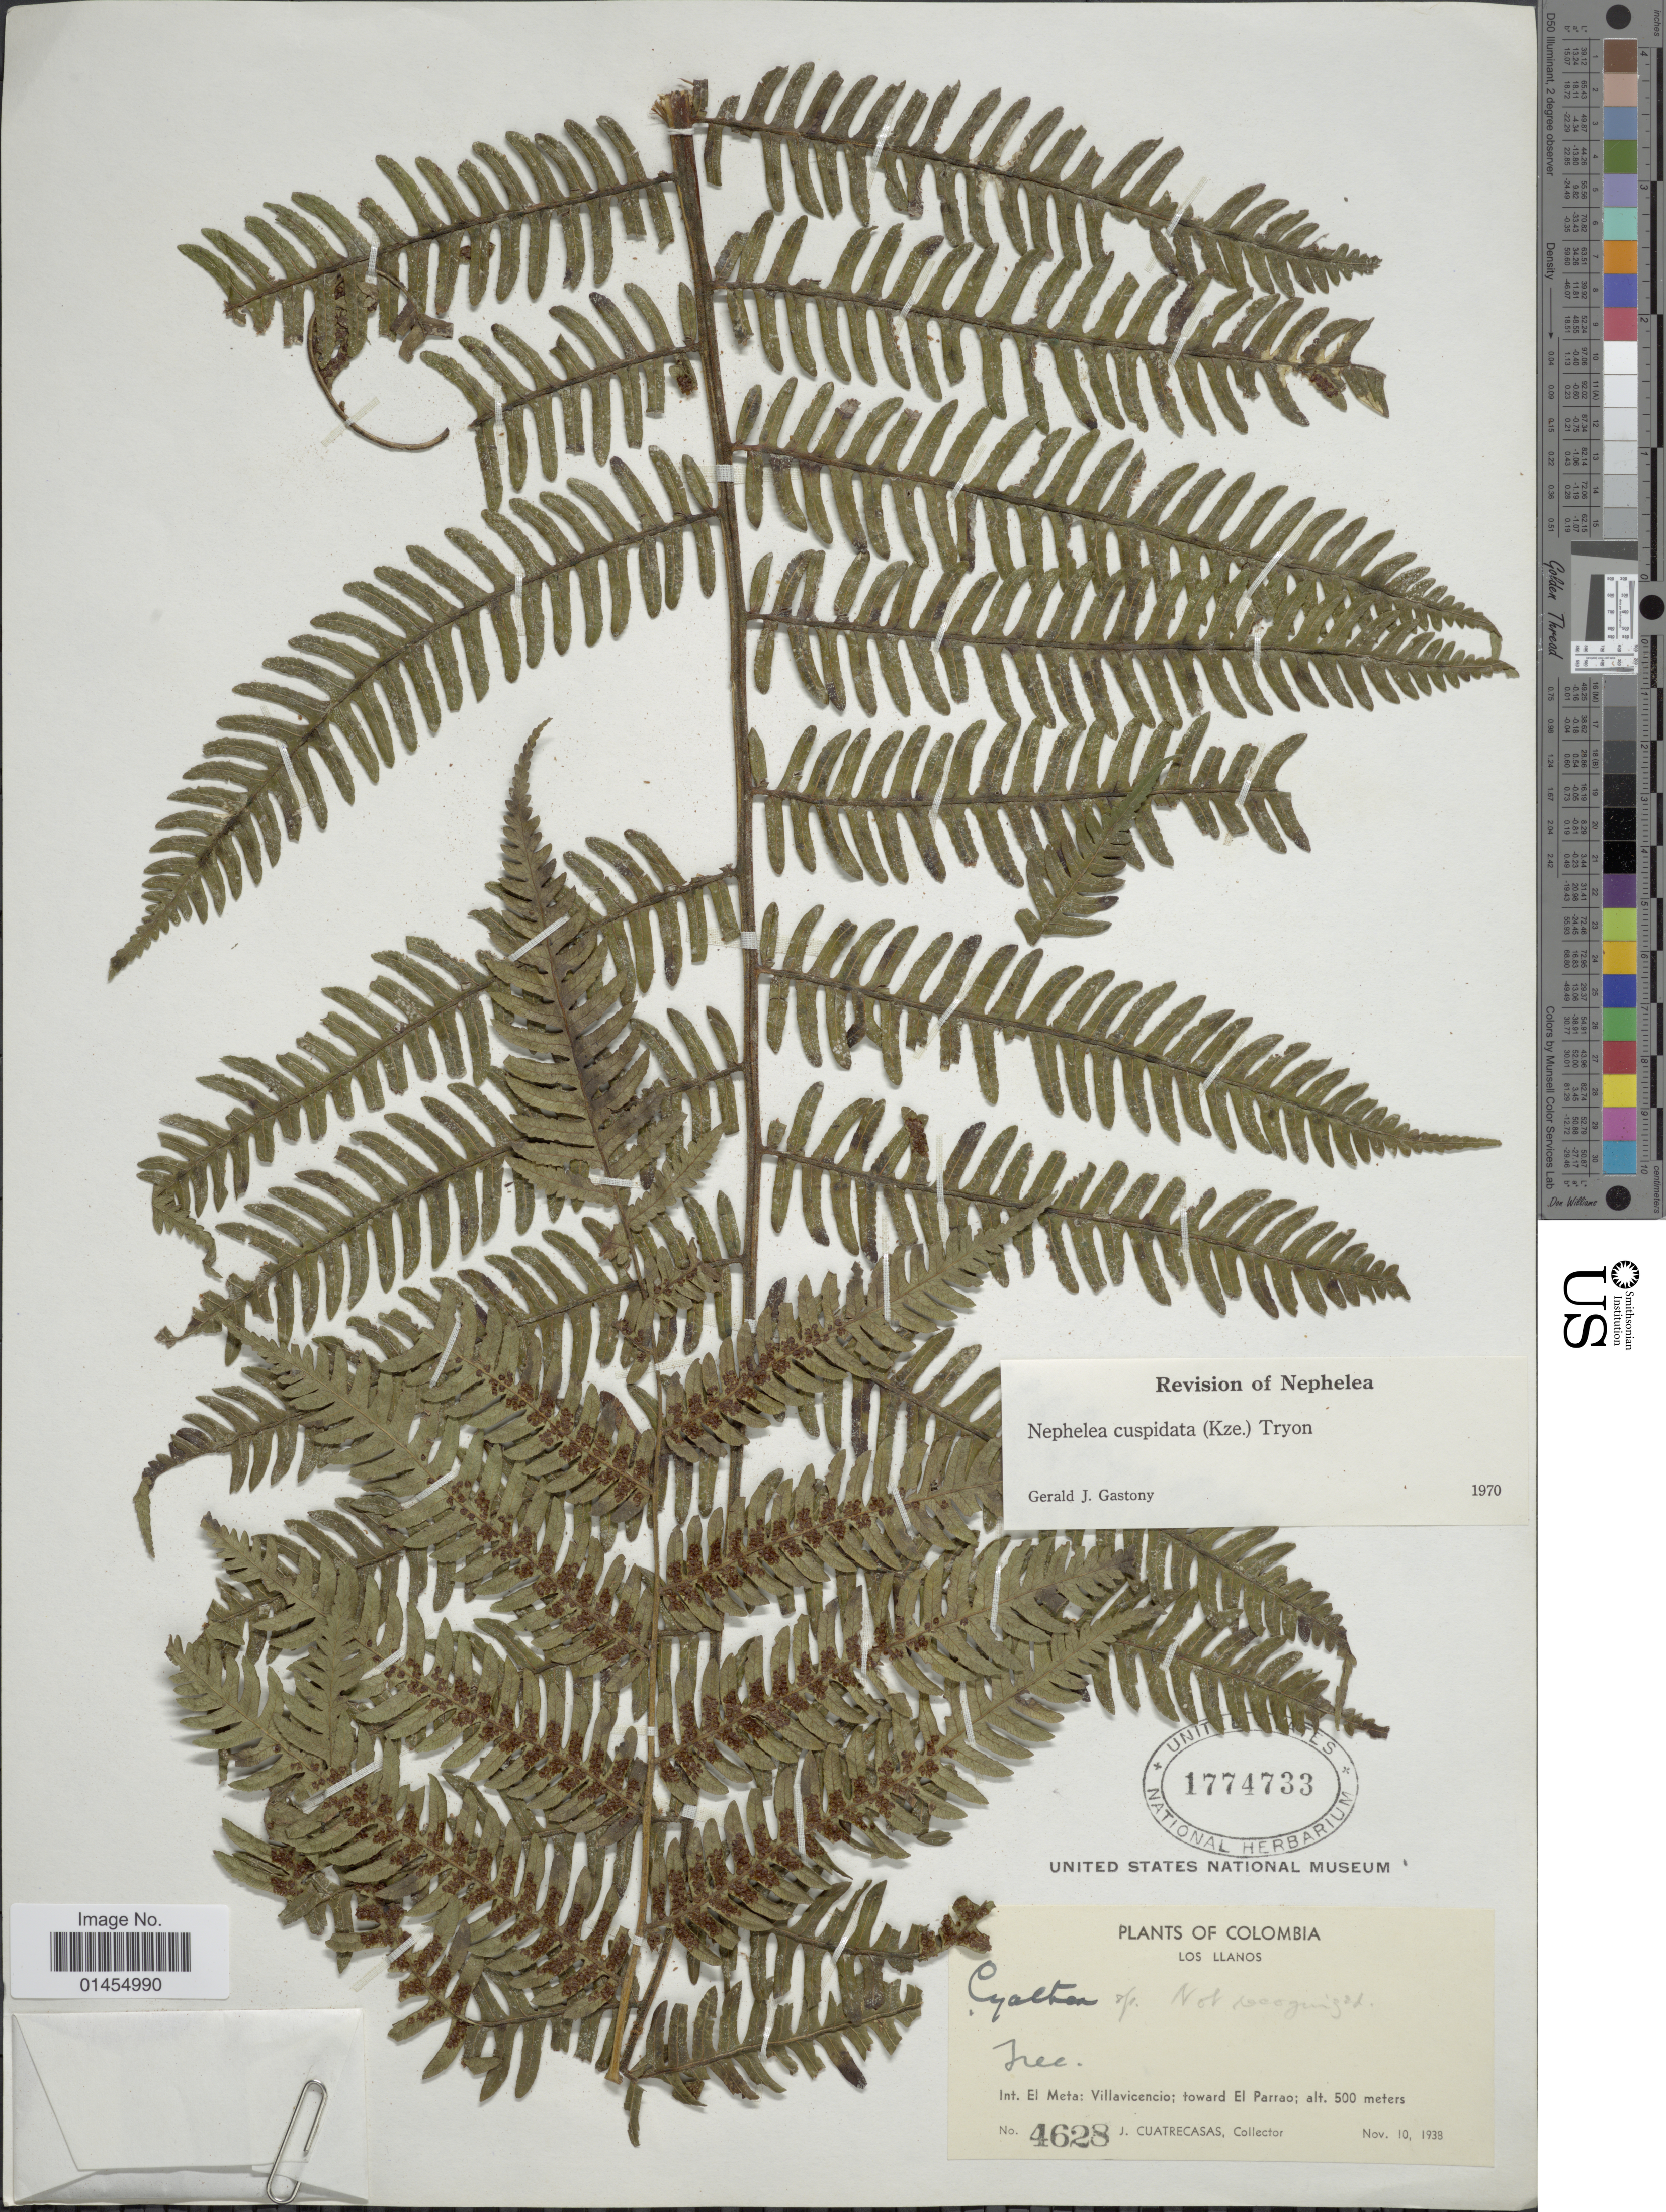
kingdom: Plantae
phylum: Tracheophyta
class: Polypodiopsida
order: Cyatheales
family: Cyatheaceae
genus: Alsophila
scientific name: Alsophila cuspidata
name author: (Kunze) D.S. Conant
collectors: J. Cuatrecasas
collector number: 4628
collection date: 1938-10-10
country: Colombia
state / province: Meta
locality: Los Llanos. Villavicencio; toward El Parrao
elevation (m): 500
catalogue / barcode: US 1774733